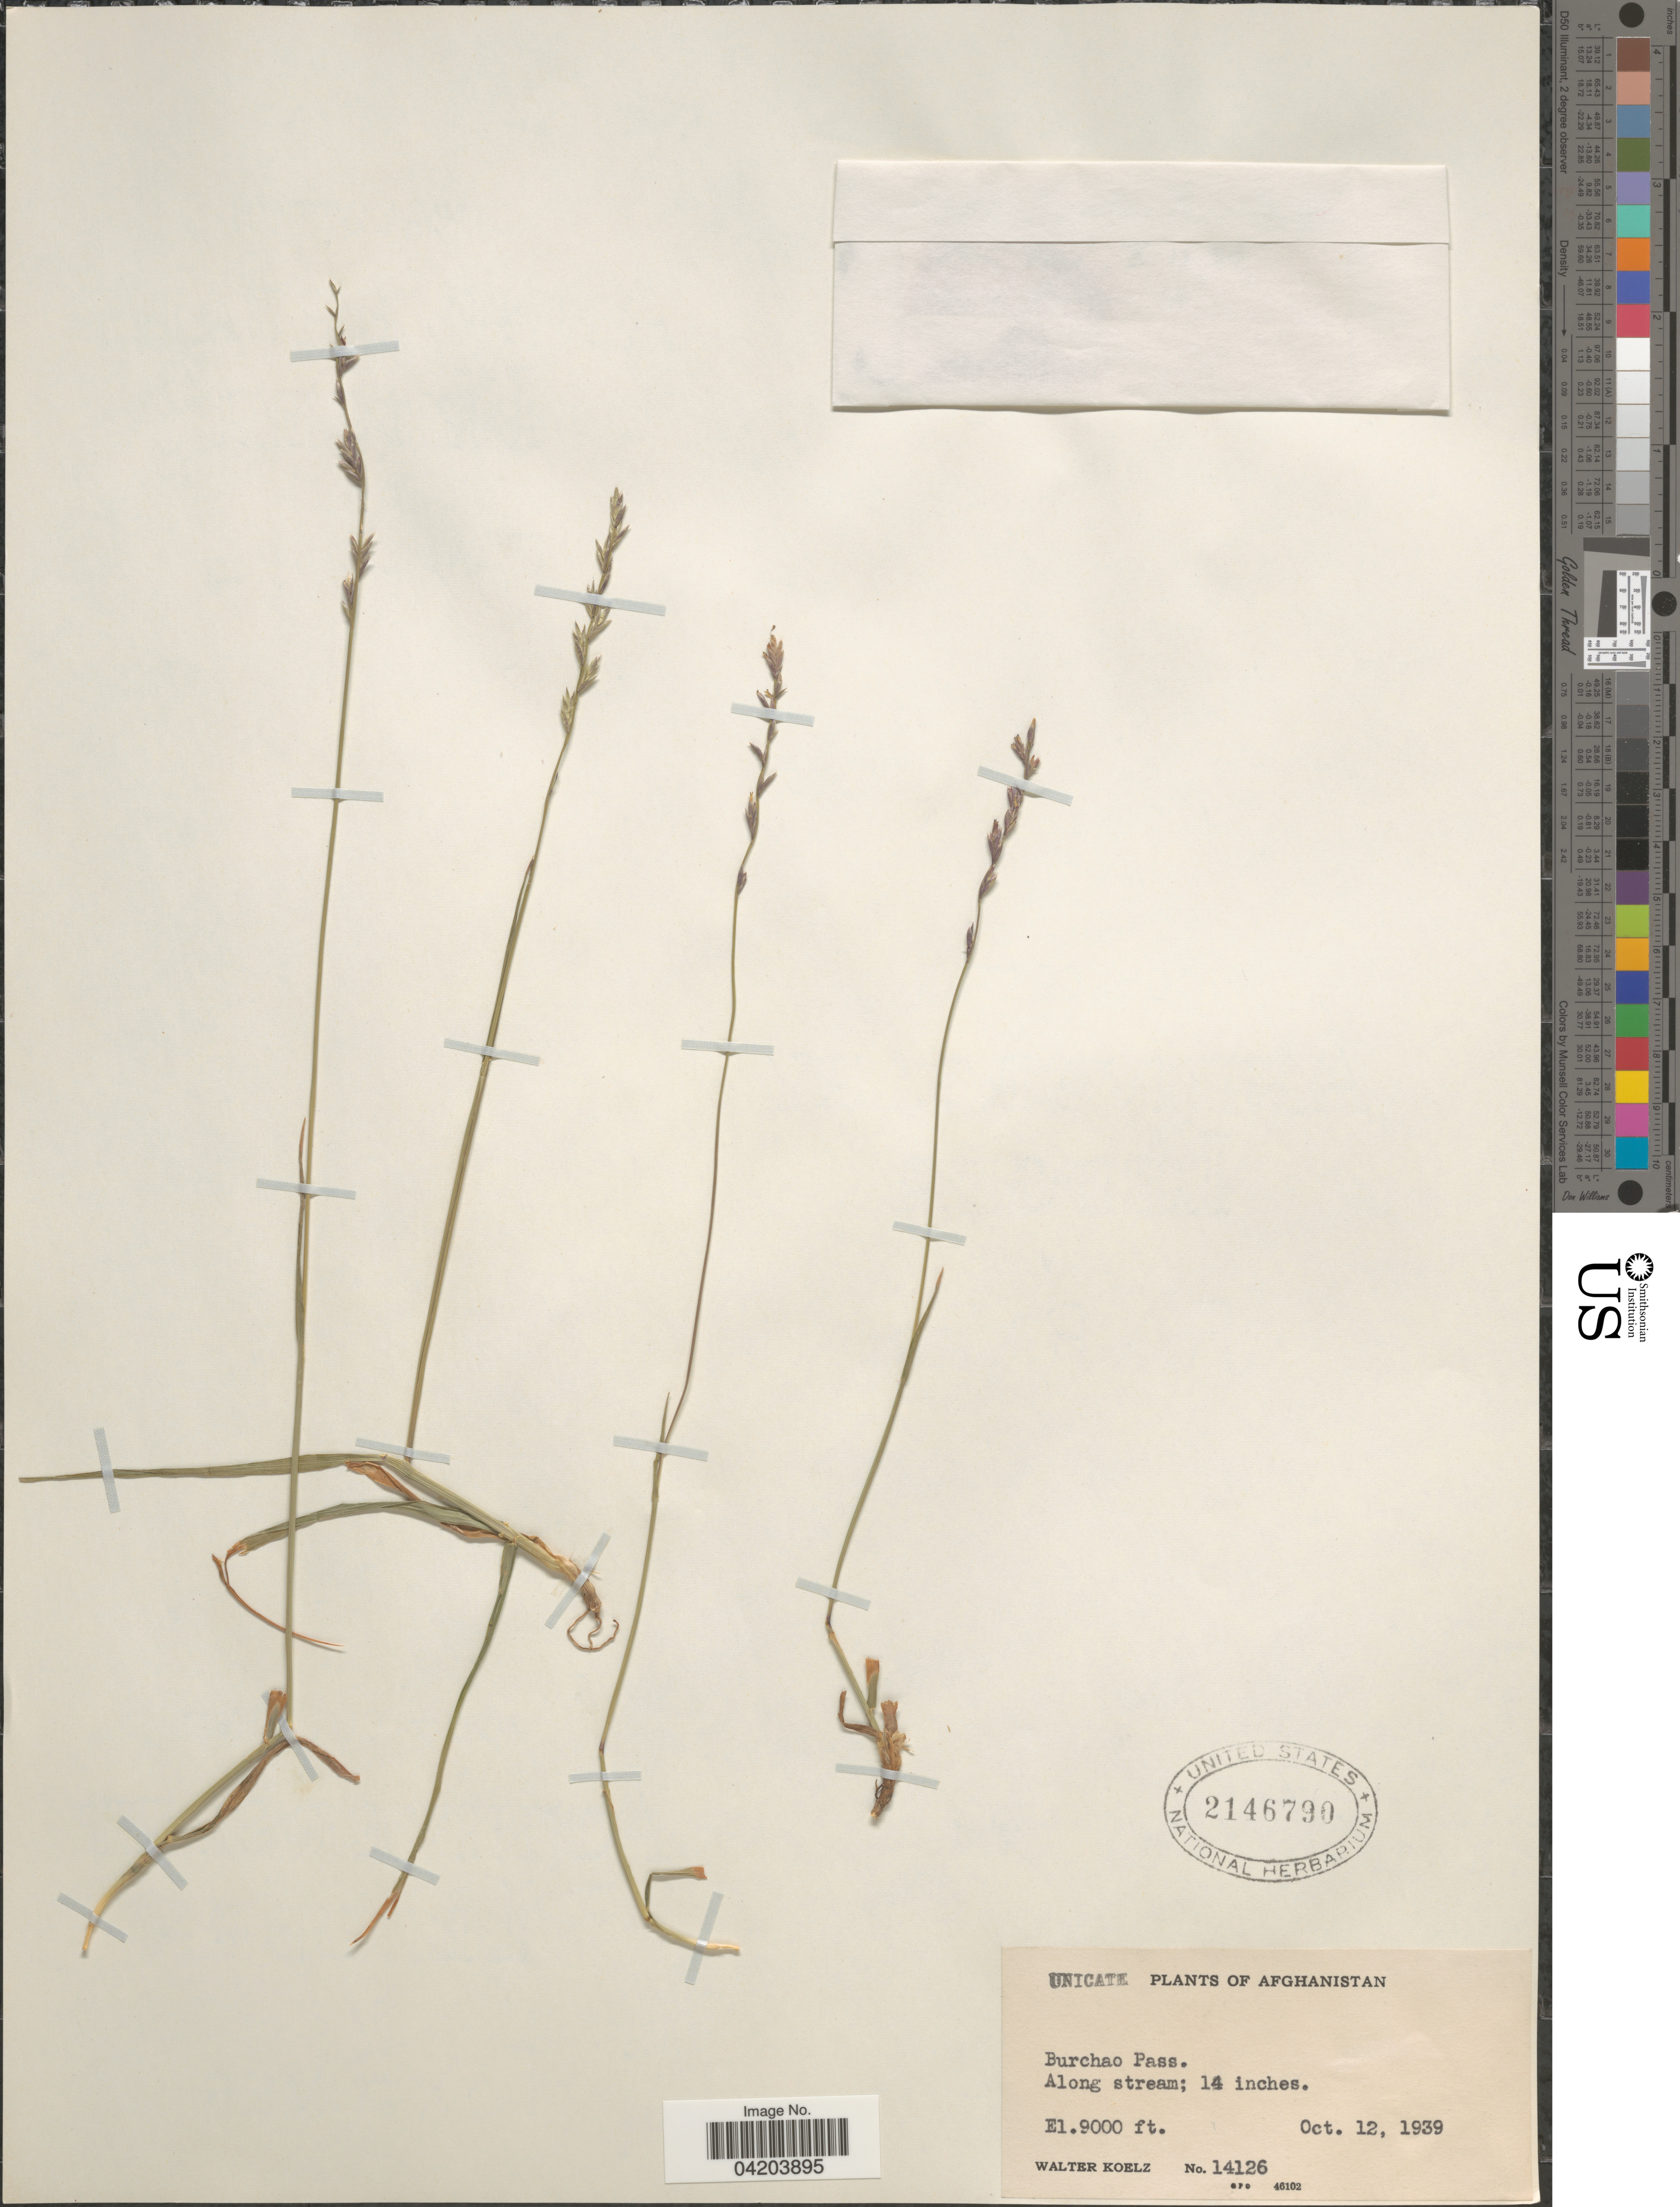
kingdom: Plantae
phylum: Tracheophyta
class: Liliopsida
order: Poales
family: Poaceae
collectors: W. N. Koelz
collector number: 14126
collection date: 1939-10-12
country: Afghanistan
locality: Burchao Pass. Along stream.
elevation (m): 2743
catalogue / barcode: US 2146790